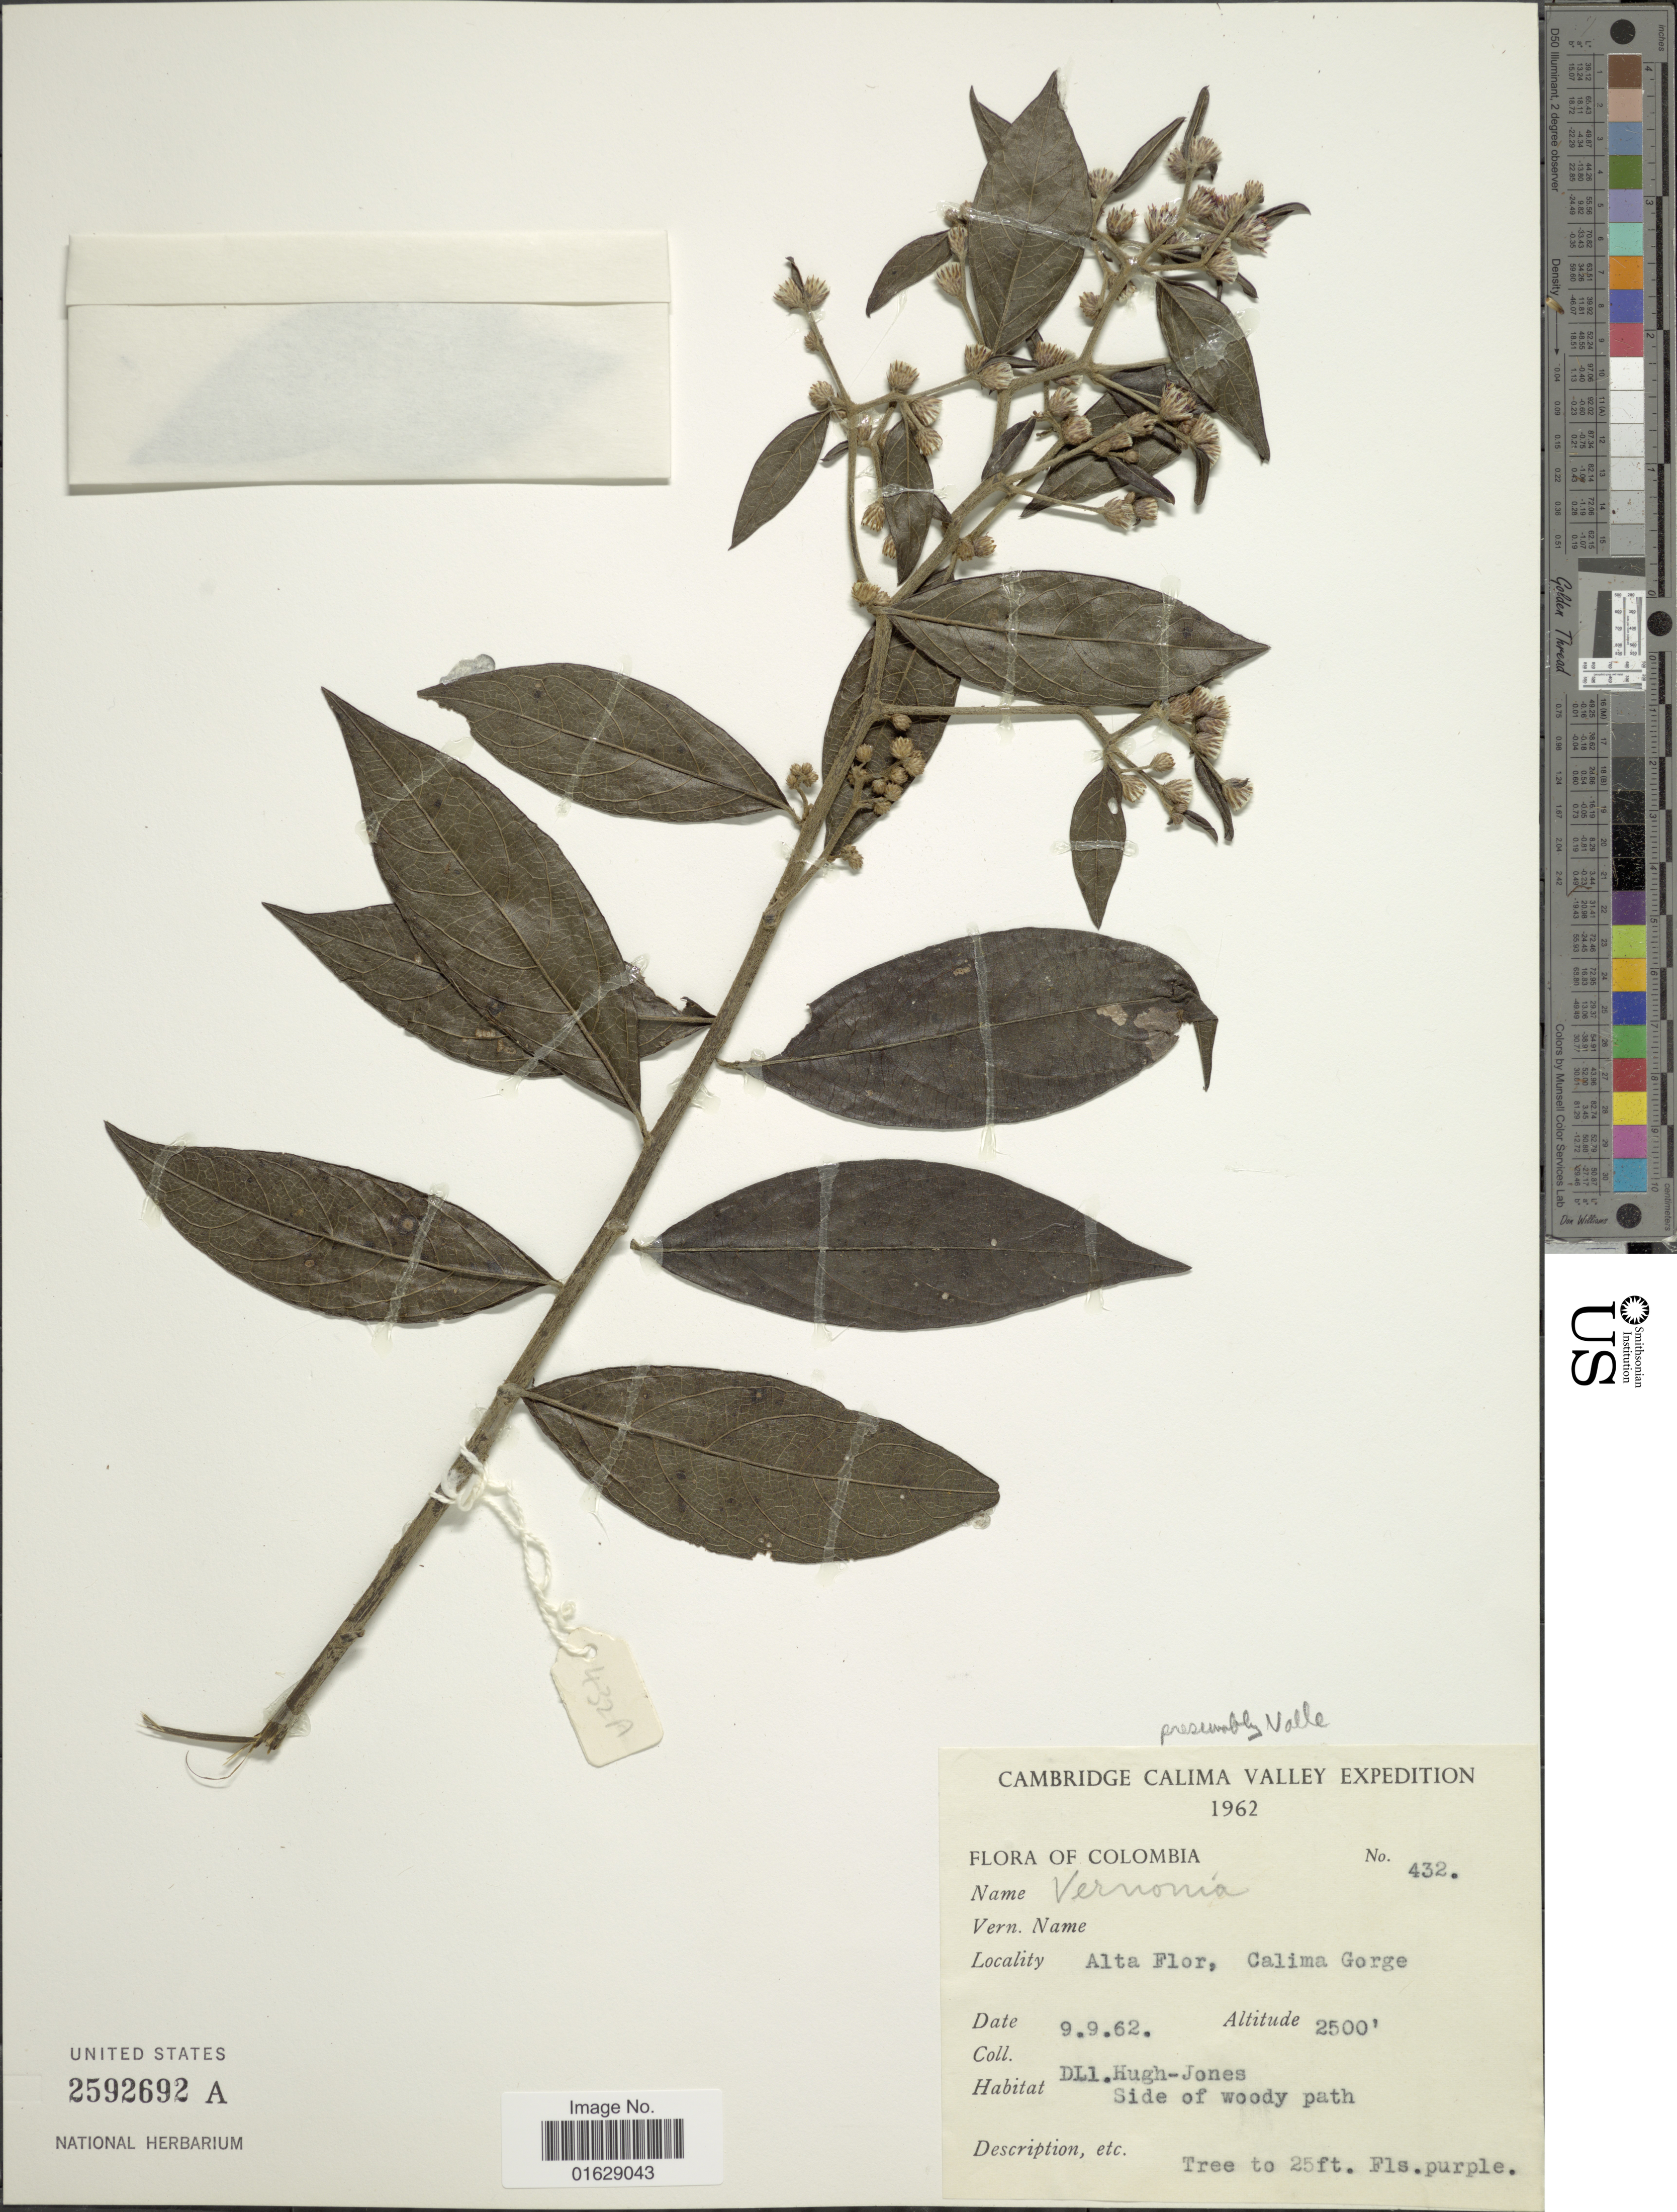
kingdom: Plantae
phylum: Tracheophyta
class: Magnoliopsida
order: Asterales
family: Asteraceae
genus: Lepidaploa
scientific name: Lepidaploa lehmannii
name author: (Hieron.) H. Rob.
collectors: D. Hugh-Jones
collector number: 432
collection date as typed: Transcribed d/m/y: 9/9/62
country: Colombia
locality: Alta Flor, Calima Gorge. Side of woody path.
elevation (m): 762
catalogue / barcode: US 2592692A